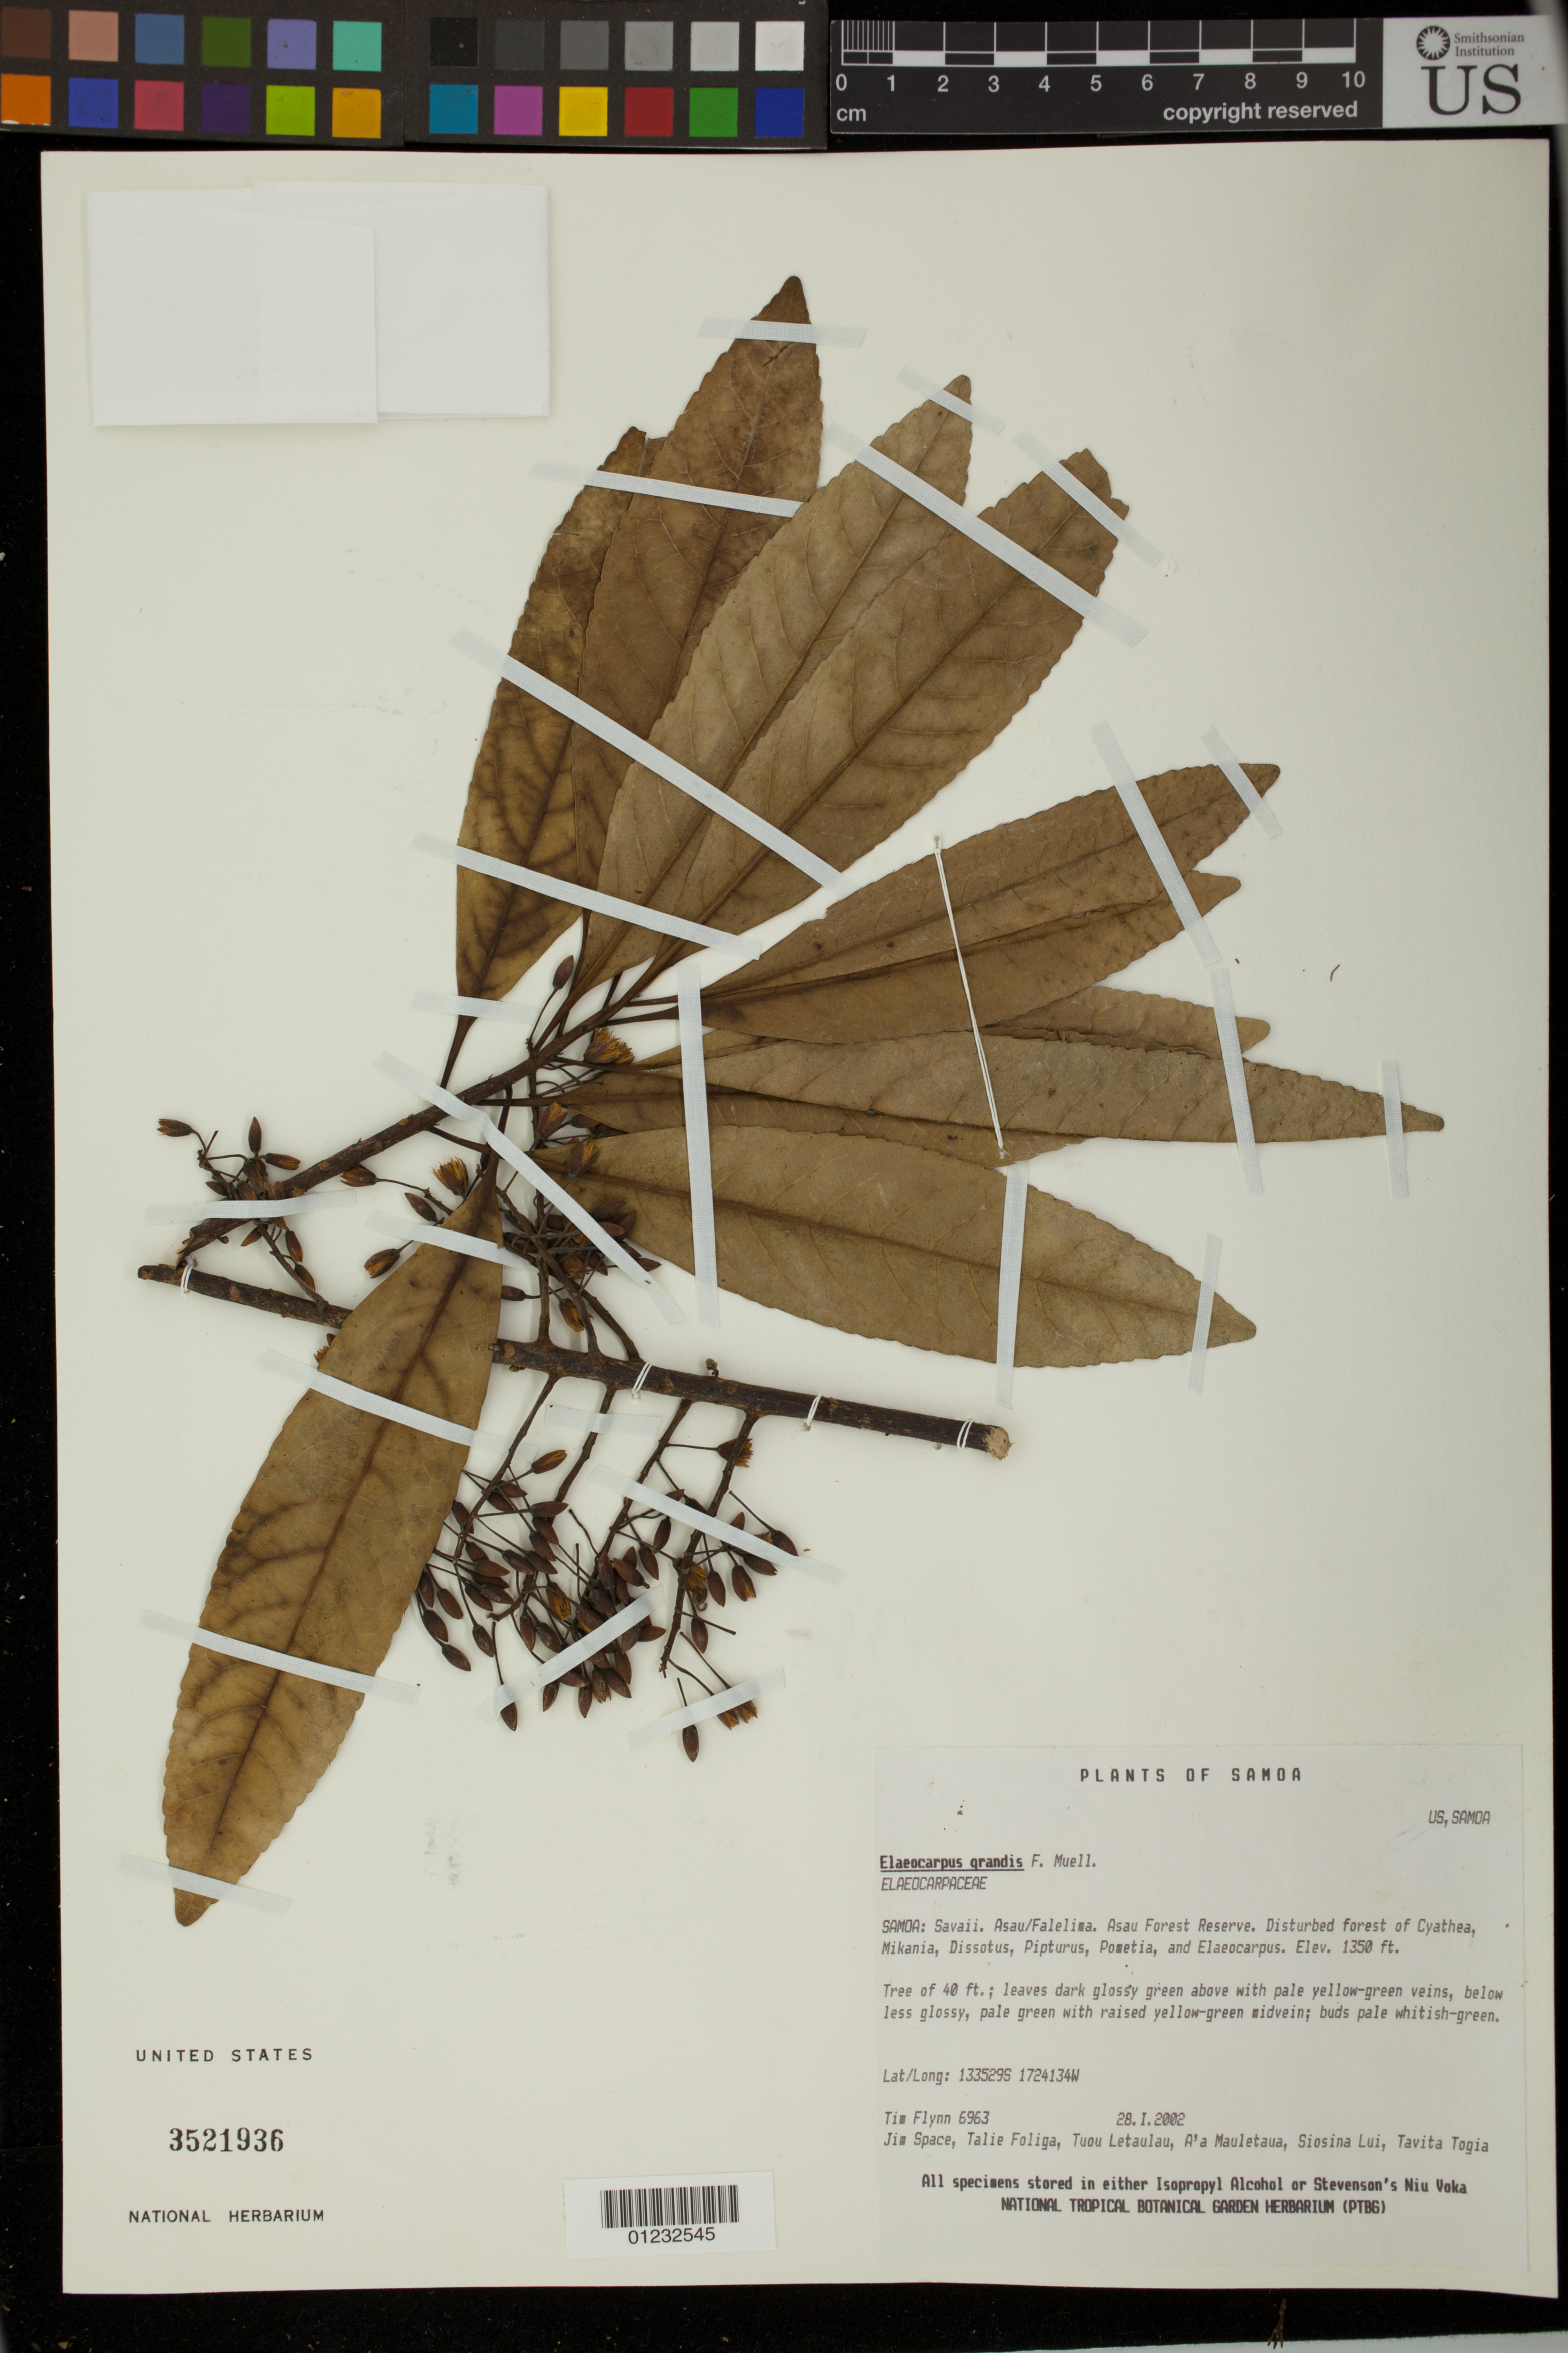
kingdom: Plantae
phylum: Tracheophyta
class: Magnoliopsida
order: Oxalidales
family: Elaeocarpaceae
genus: Elaeocarpus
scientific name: Elaeocarpus grandis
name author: F. Muell.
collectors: T. W. Flynn, J. Space, T. Foliga, T. Letaulau, A. Mauletaua, S. Lui & T. Togia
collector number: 6963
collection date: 2002-01-28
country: Samoa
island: Savai'i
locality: Asau/Falelima. Asau Forest Reserve.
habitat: Disturbed Forest.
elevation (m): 411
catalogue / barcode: US 3521936